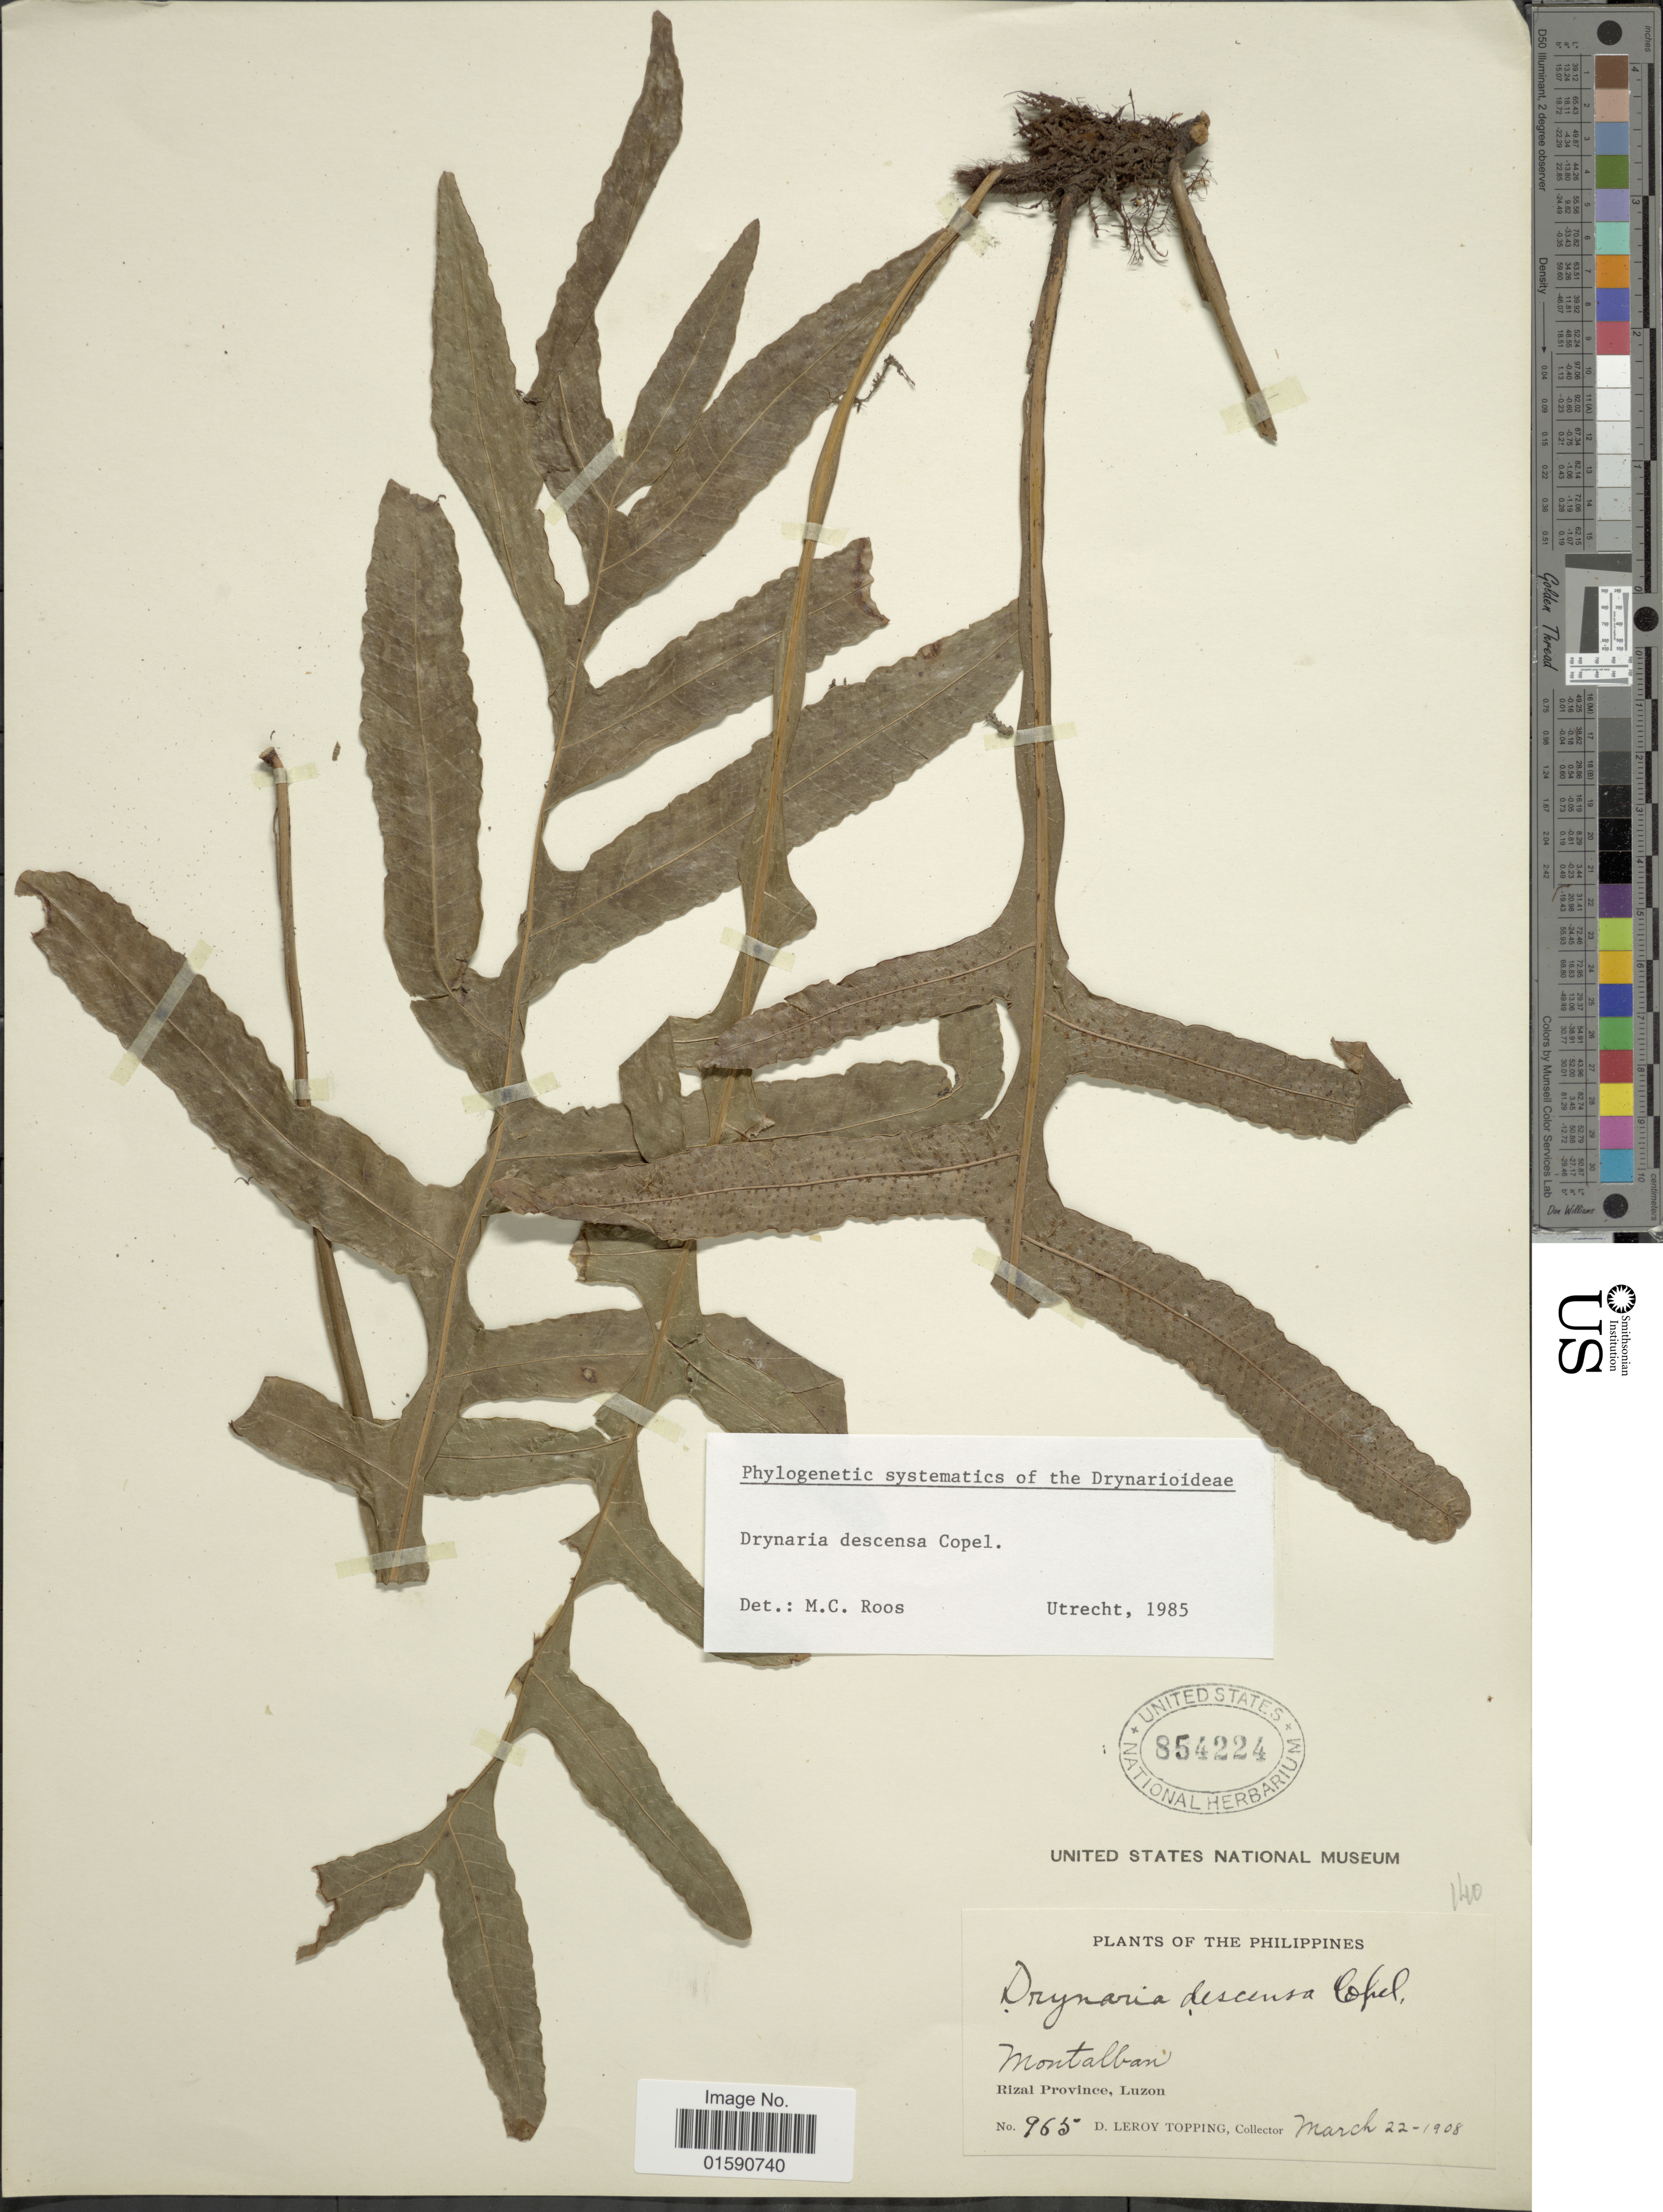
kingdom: Plantae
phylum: Tracheophyta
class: Polypodiopsida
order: Polypodiales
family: Polypodiaceae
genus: Drynaria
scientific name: Drynaria descensa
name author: Copel.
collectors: D. L. Topping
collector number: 965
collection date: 1908-03-22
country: Philippines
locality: Rizal Province, Luzon, Montalban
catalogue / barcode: US 854224